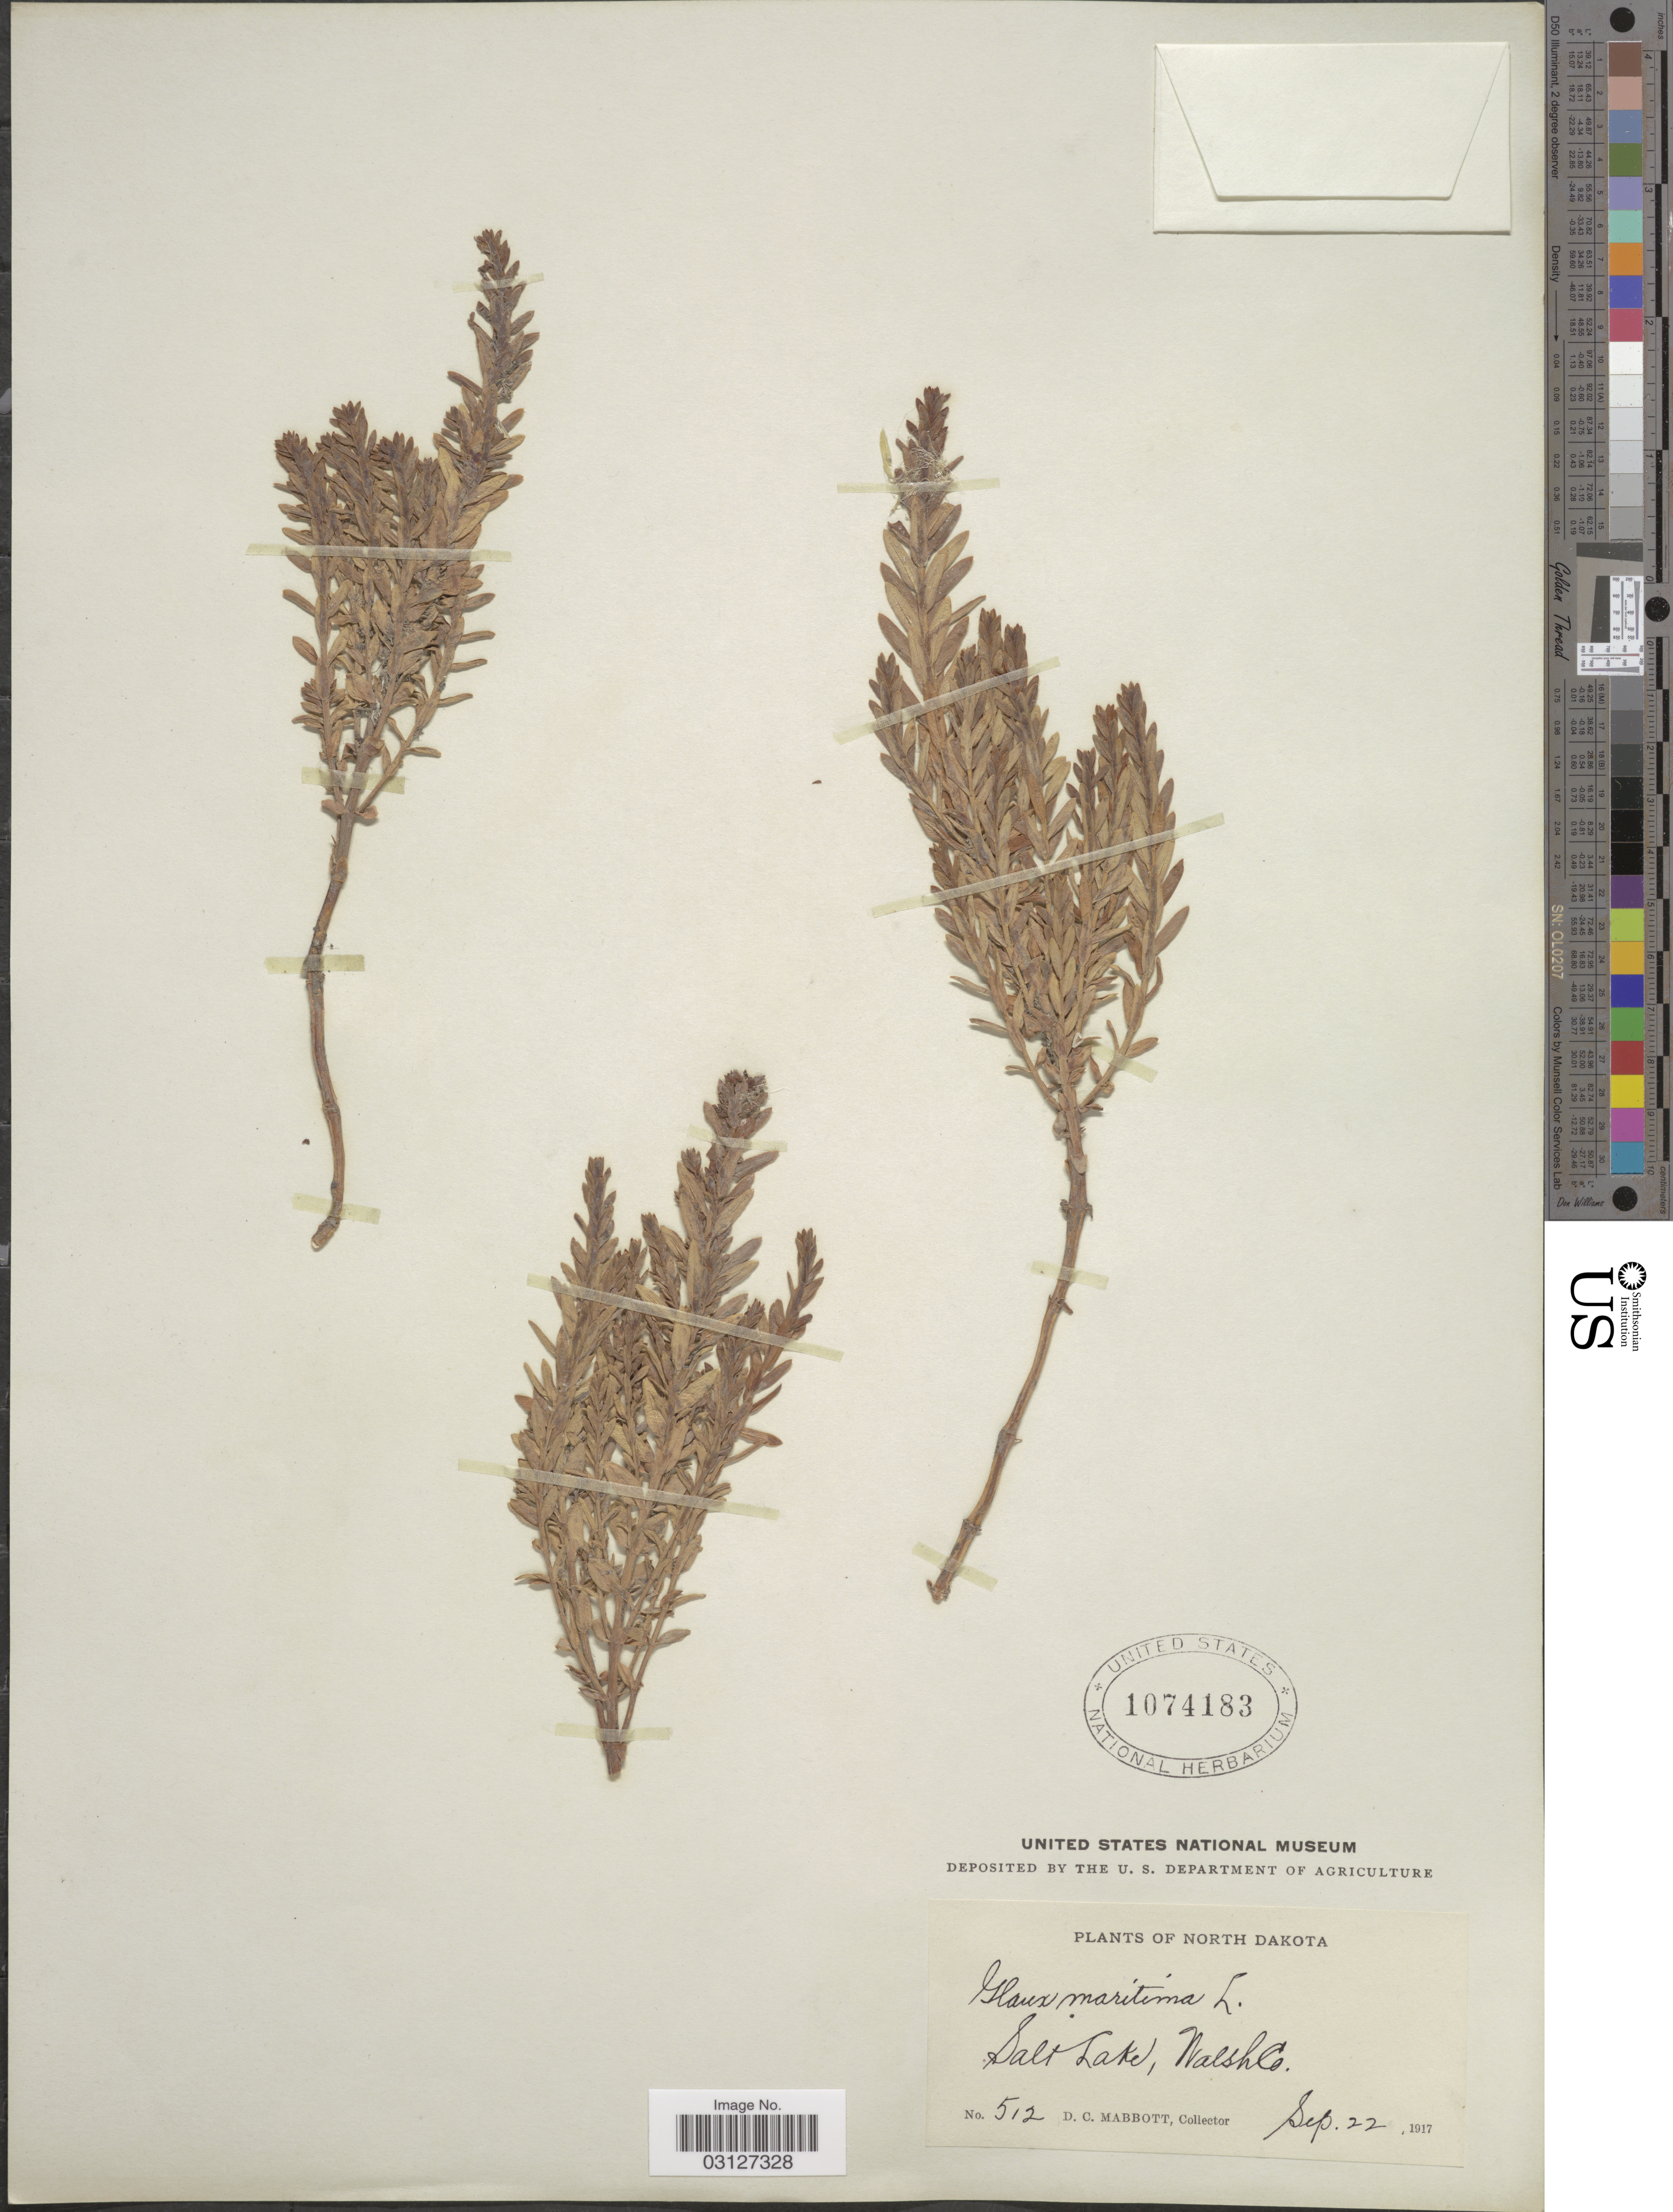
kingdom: Plantae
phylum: Tracheophyta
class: Magnoliopsida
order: Ericales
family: Primulaceae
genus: Glaux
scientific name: Glaux maritima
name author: L.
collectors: D. Mabbott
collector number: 512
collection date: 1917-09-22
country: United States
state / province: North Dakota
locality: Salt Lake, Wash Co.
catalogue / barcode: US 1074183